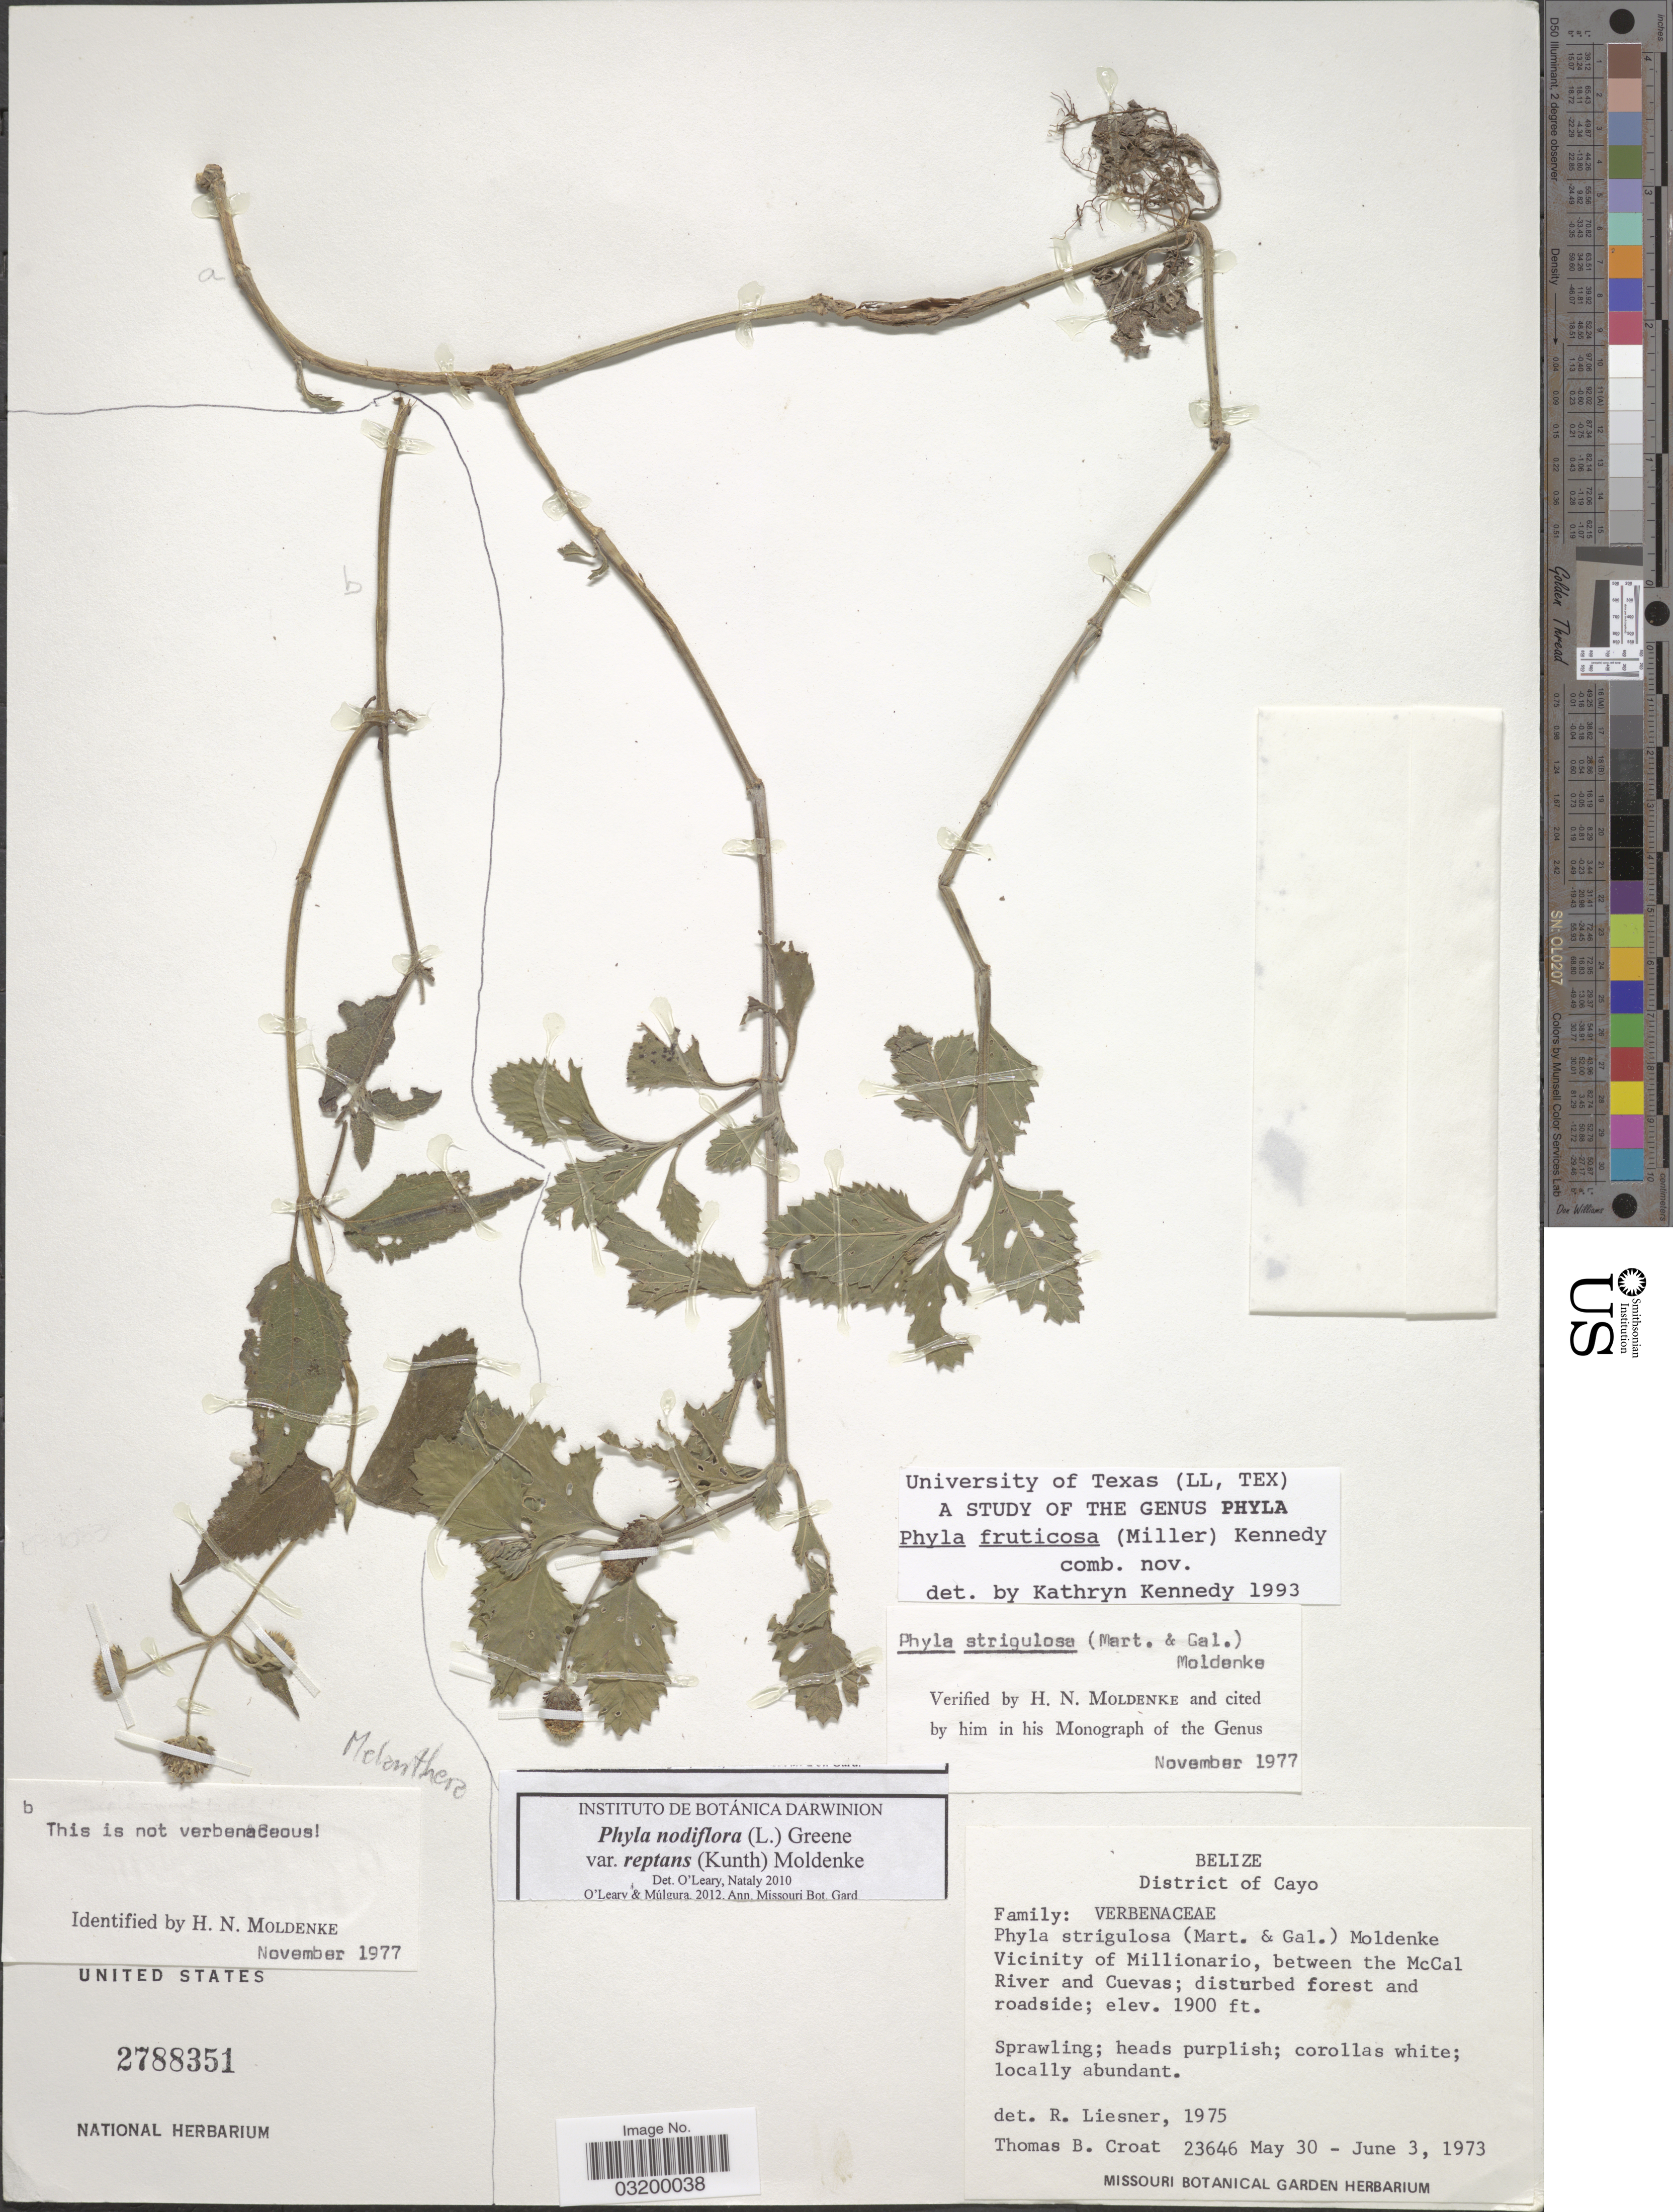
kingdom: Plantae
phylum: Tracheophyta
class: Magnoliopsida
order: Lamiales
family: Verbenaceae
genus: Phyla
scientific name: Phyla nodiflora var. reptans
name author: (Kunth) Moldenke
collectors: T. B. Croat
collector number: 23646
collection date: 1973-05-30/1973-06-03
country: Belize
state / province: Cayo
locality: District of Cayo. Vicinity of Millionario, between the McCal River and Cuevas.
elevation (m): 579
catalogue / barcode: US 2788351